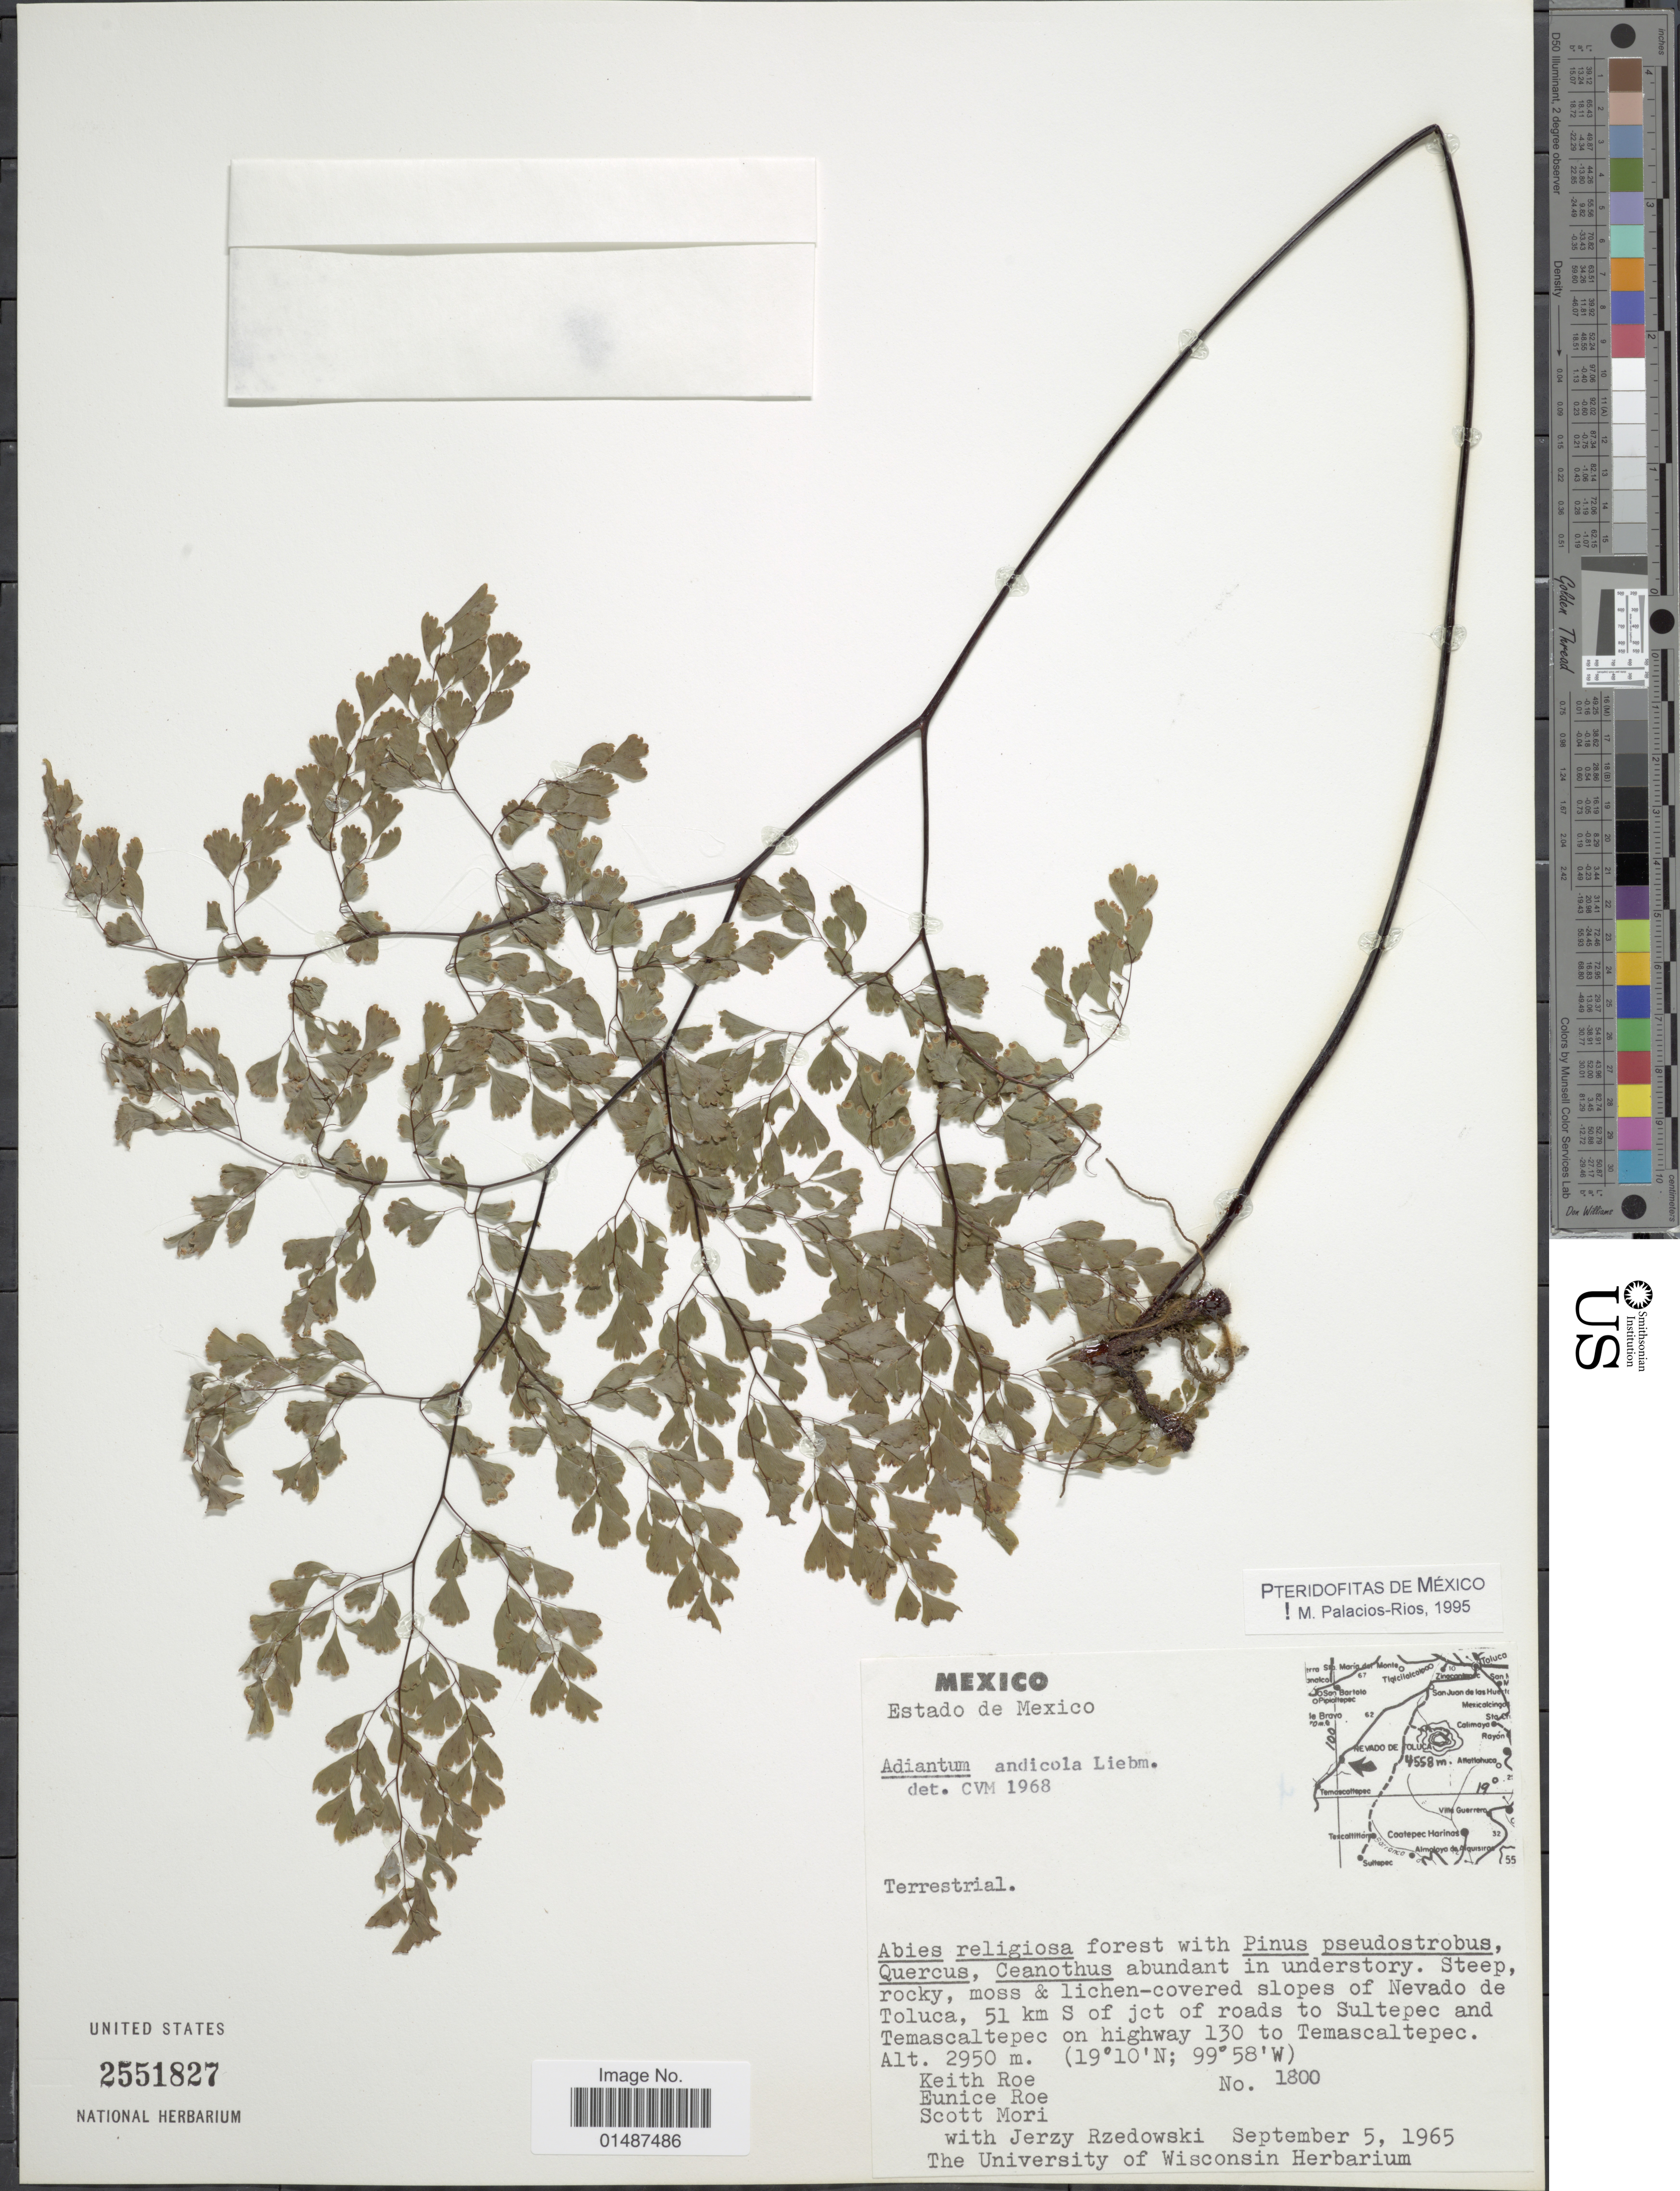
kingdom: Plantae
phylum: Tracheophyta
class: Polypodiopsida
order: Polypodiales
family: Pteridaceae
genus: Adiantum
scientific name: Adiantum andicola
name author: Liebm.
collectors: K. E. Roe, E. Roe, S. Mori & J. Rzedowski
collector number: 1800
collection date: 1965-09-05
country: Mexico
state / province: México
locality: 51 km S of jct of roads to Sultepec and Temascaltepec on highway 130 to Temascaltepec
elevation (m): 2950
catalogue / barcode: US 2551827